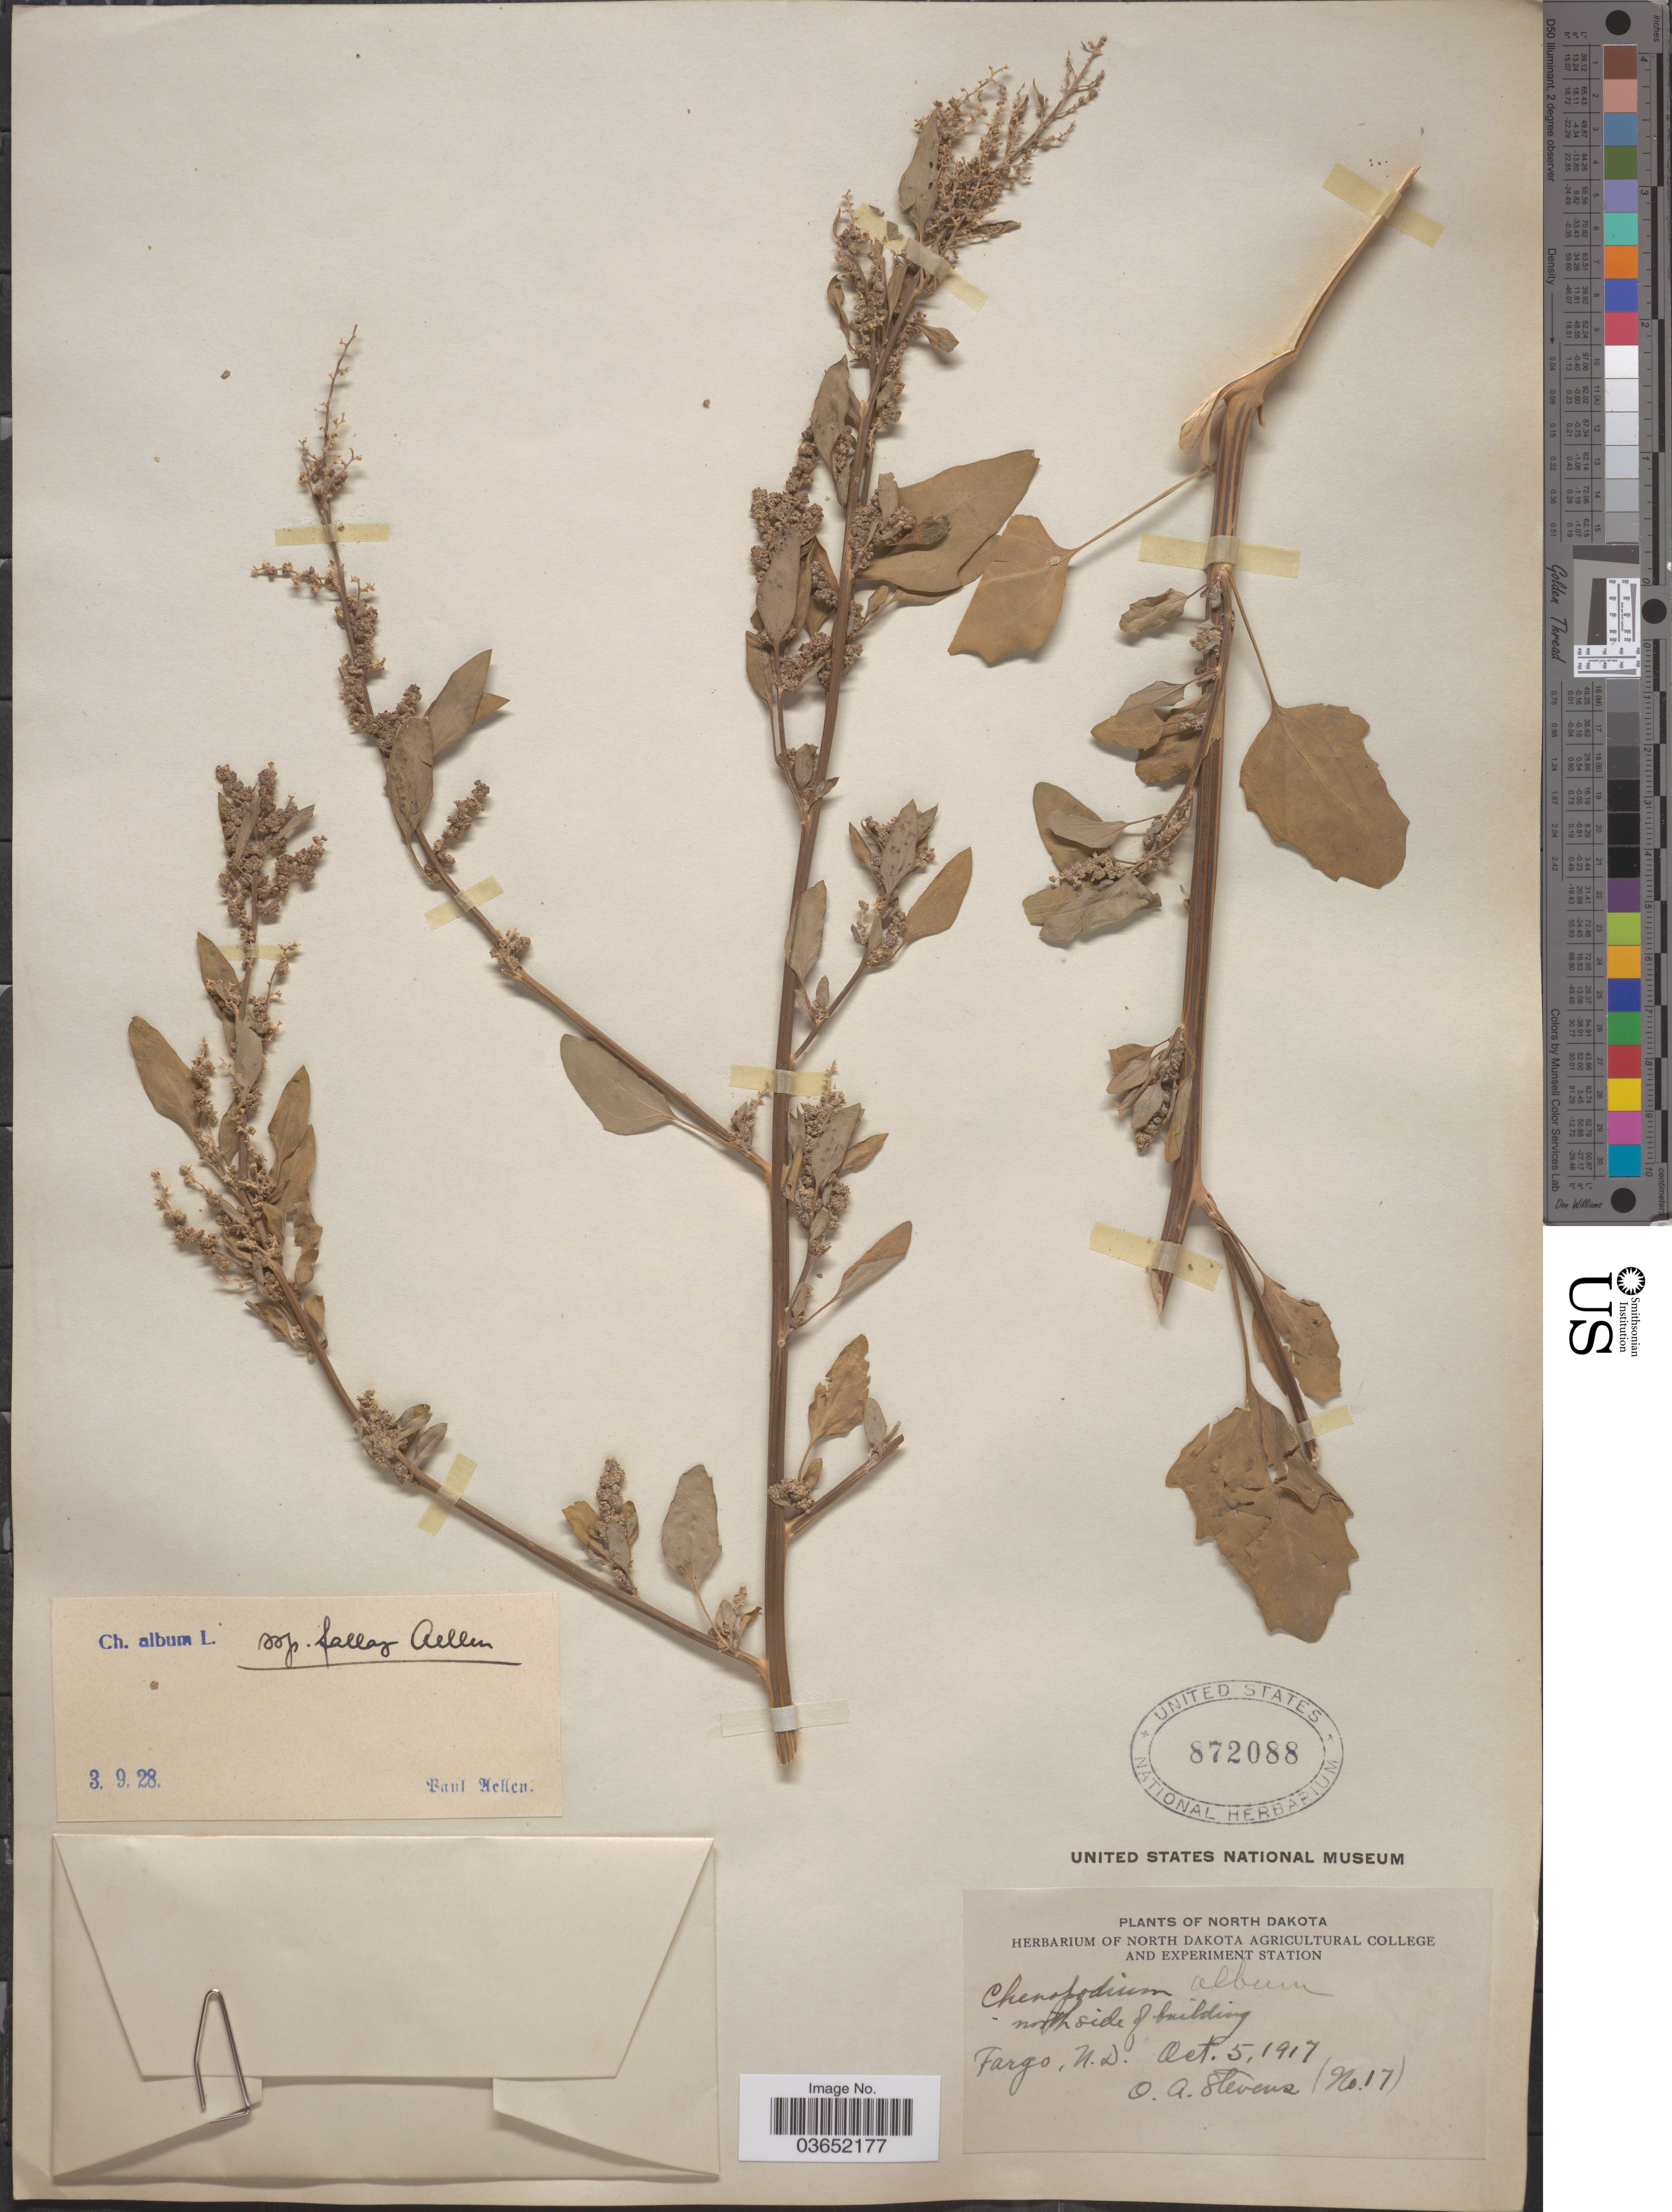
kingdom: Plantae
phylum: Tracheophyta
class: Magnoliopsida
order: Caryophyllales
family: Amaranthaceae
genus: Chenopodium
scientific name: Chenopodium album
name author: L.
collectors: O. A. Stevens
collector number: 17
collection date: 1917-10-05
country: United States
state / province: North Dakota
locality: Fargo.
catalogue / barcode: US 872088